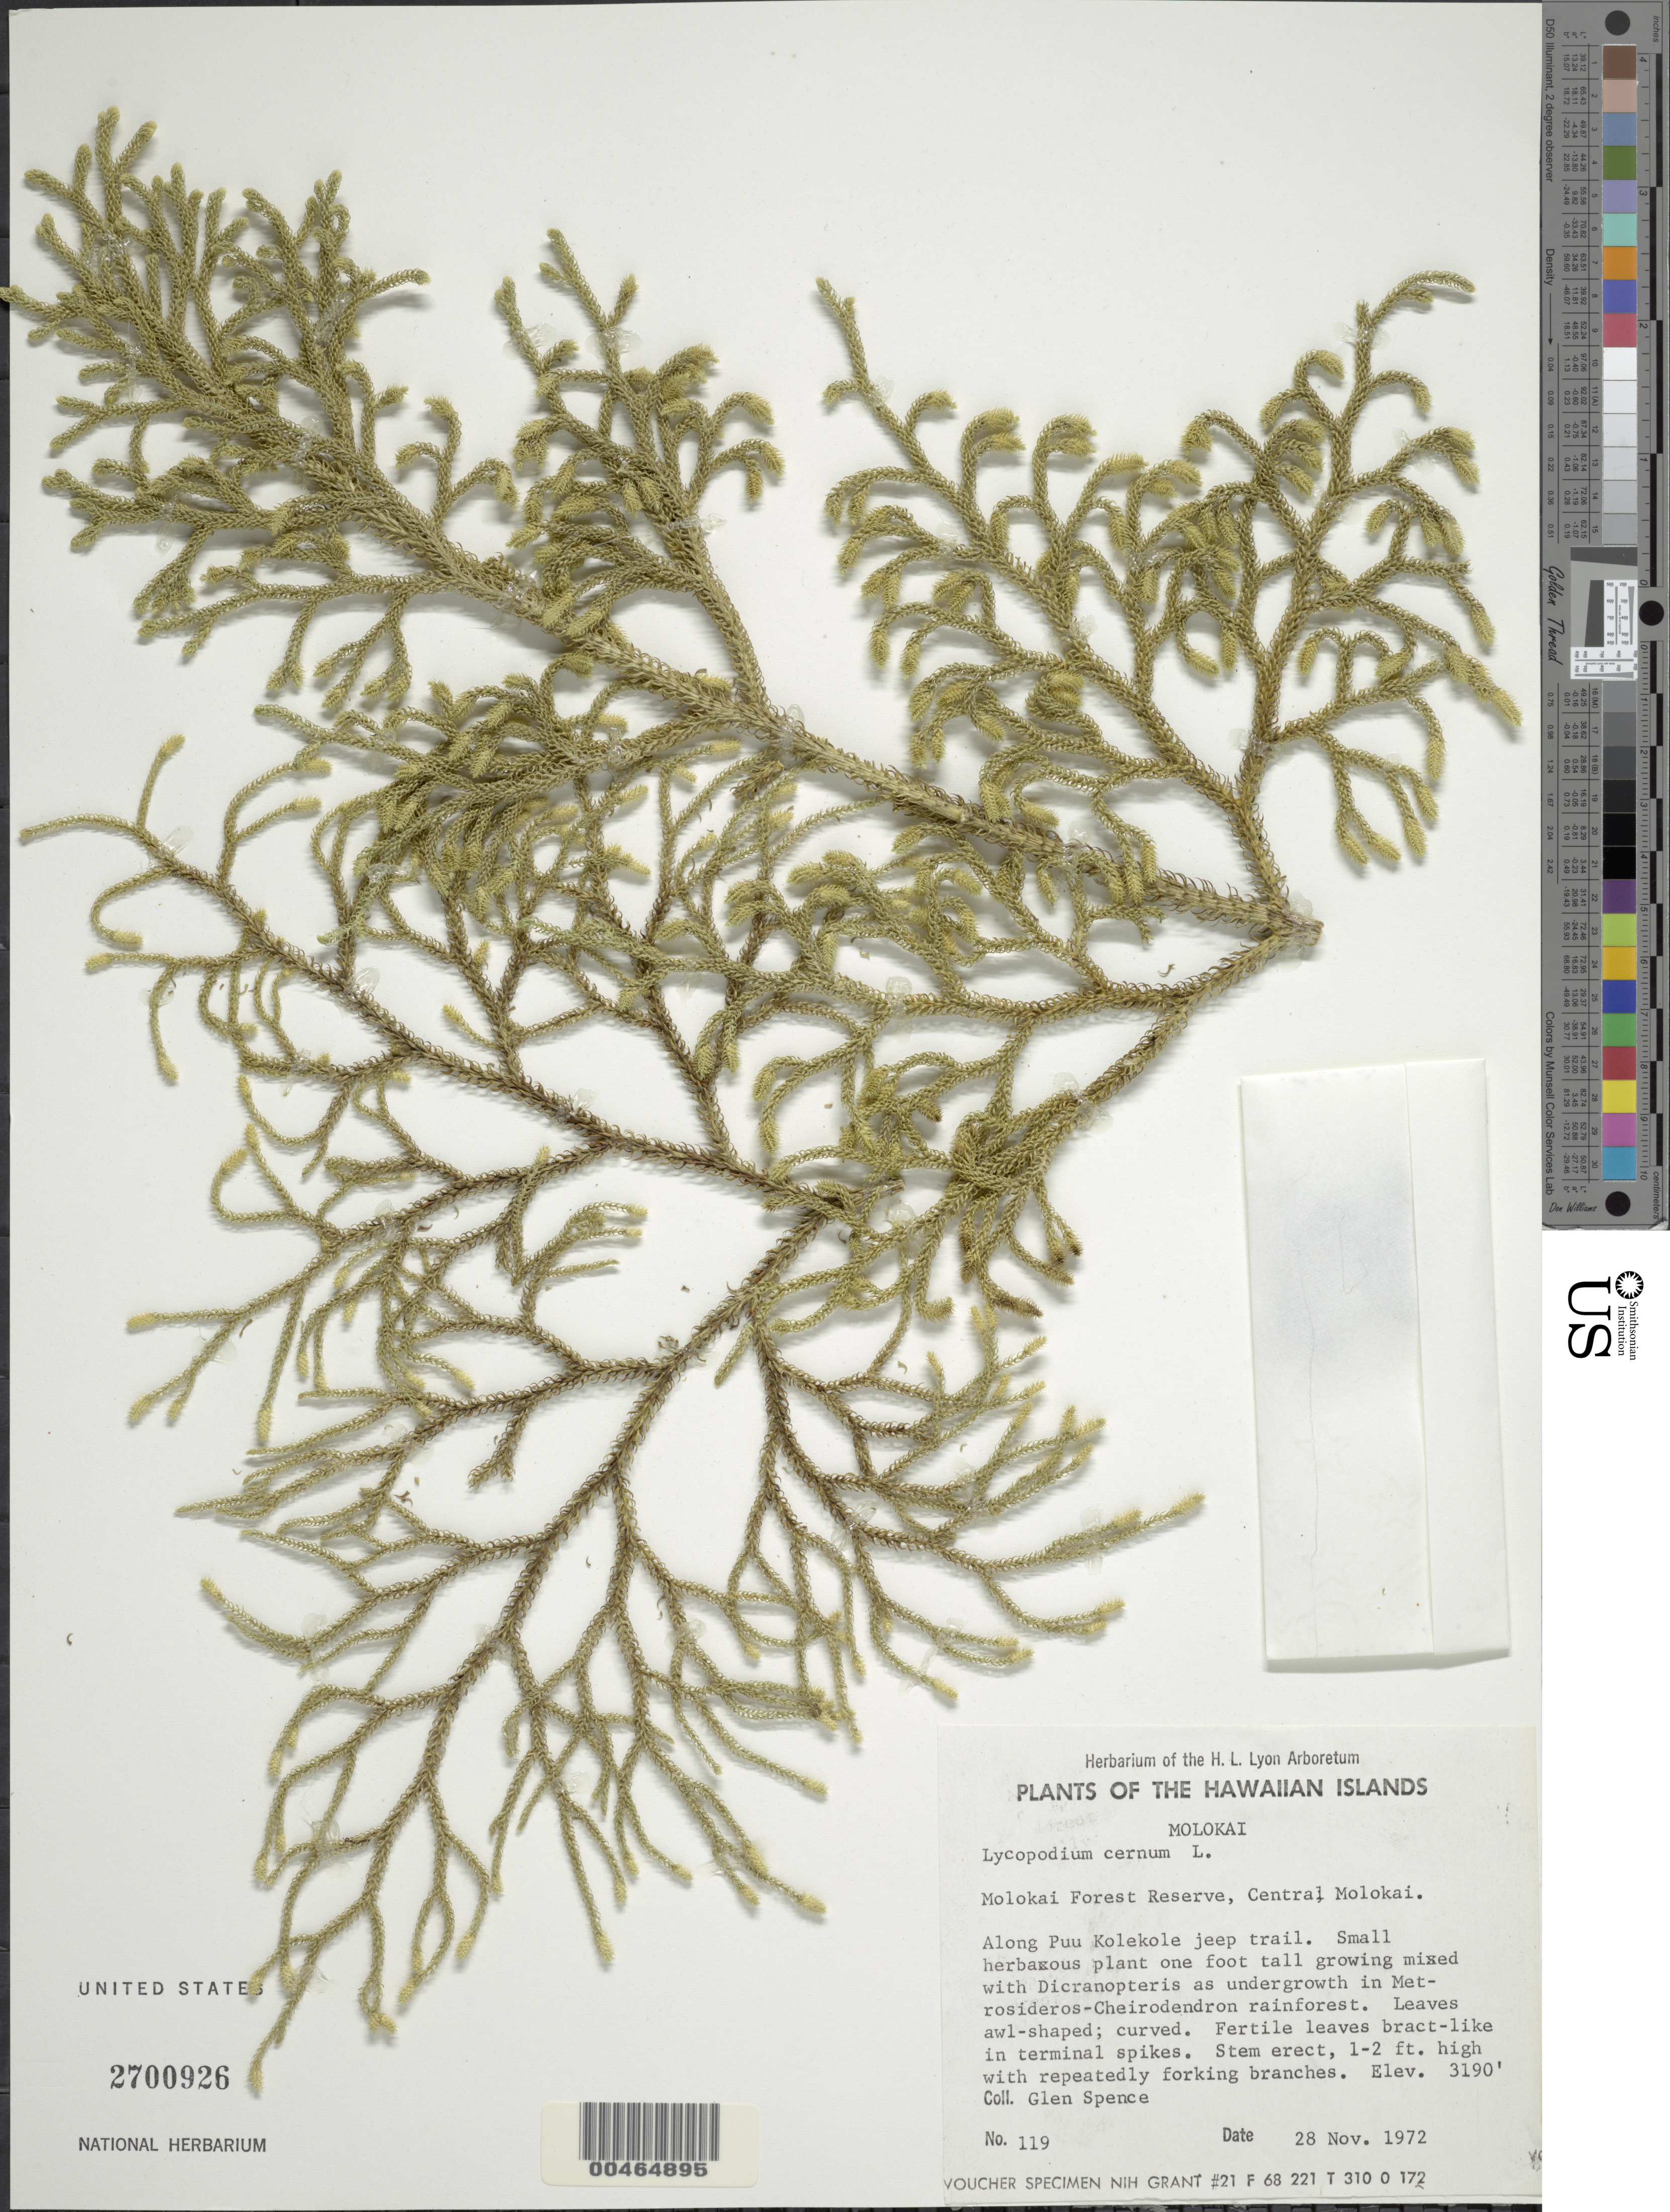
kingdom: Plantae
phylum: Tracheophyta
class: Lycopodiopsida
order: Lycopodiales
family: Lycopodiaceae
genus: Palhinhaea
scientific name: Palhinhaea cernua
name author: (L.) Vasc. & Franco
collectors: G. Spence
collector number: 119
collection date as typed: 28 Nov 1972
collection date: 1972-11-28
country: United States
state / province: Hawaii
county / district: Maui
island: Moloka'i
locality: Molokai Forest Reserve, Central Molokai, Molokai, along Puu Kolekole jeep trail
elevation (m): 972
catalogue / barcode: US 2700926